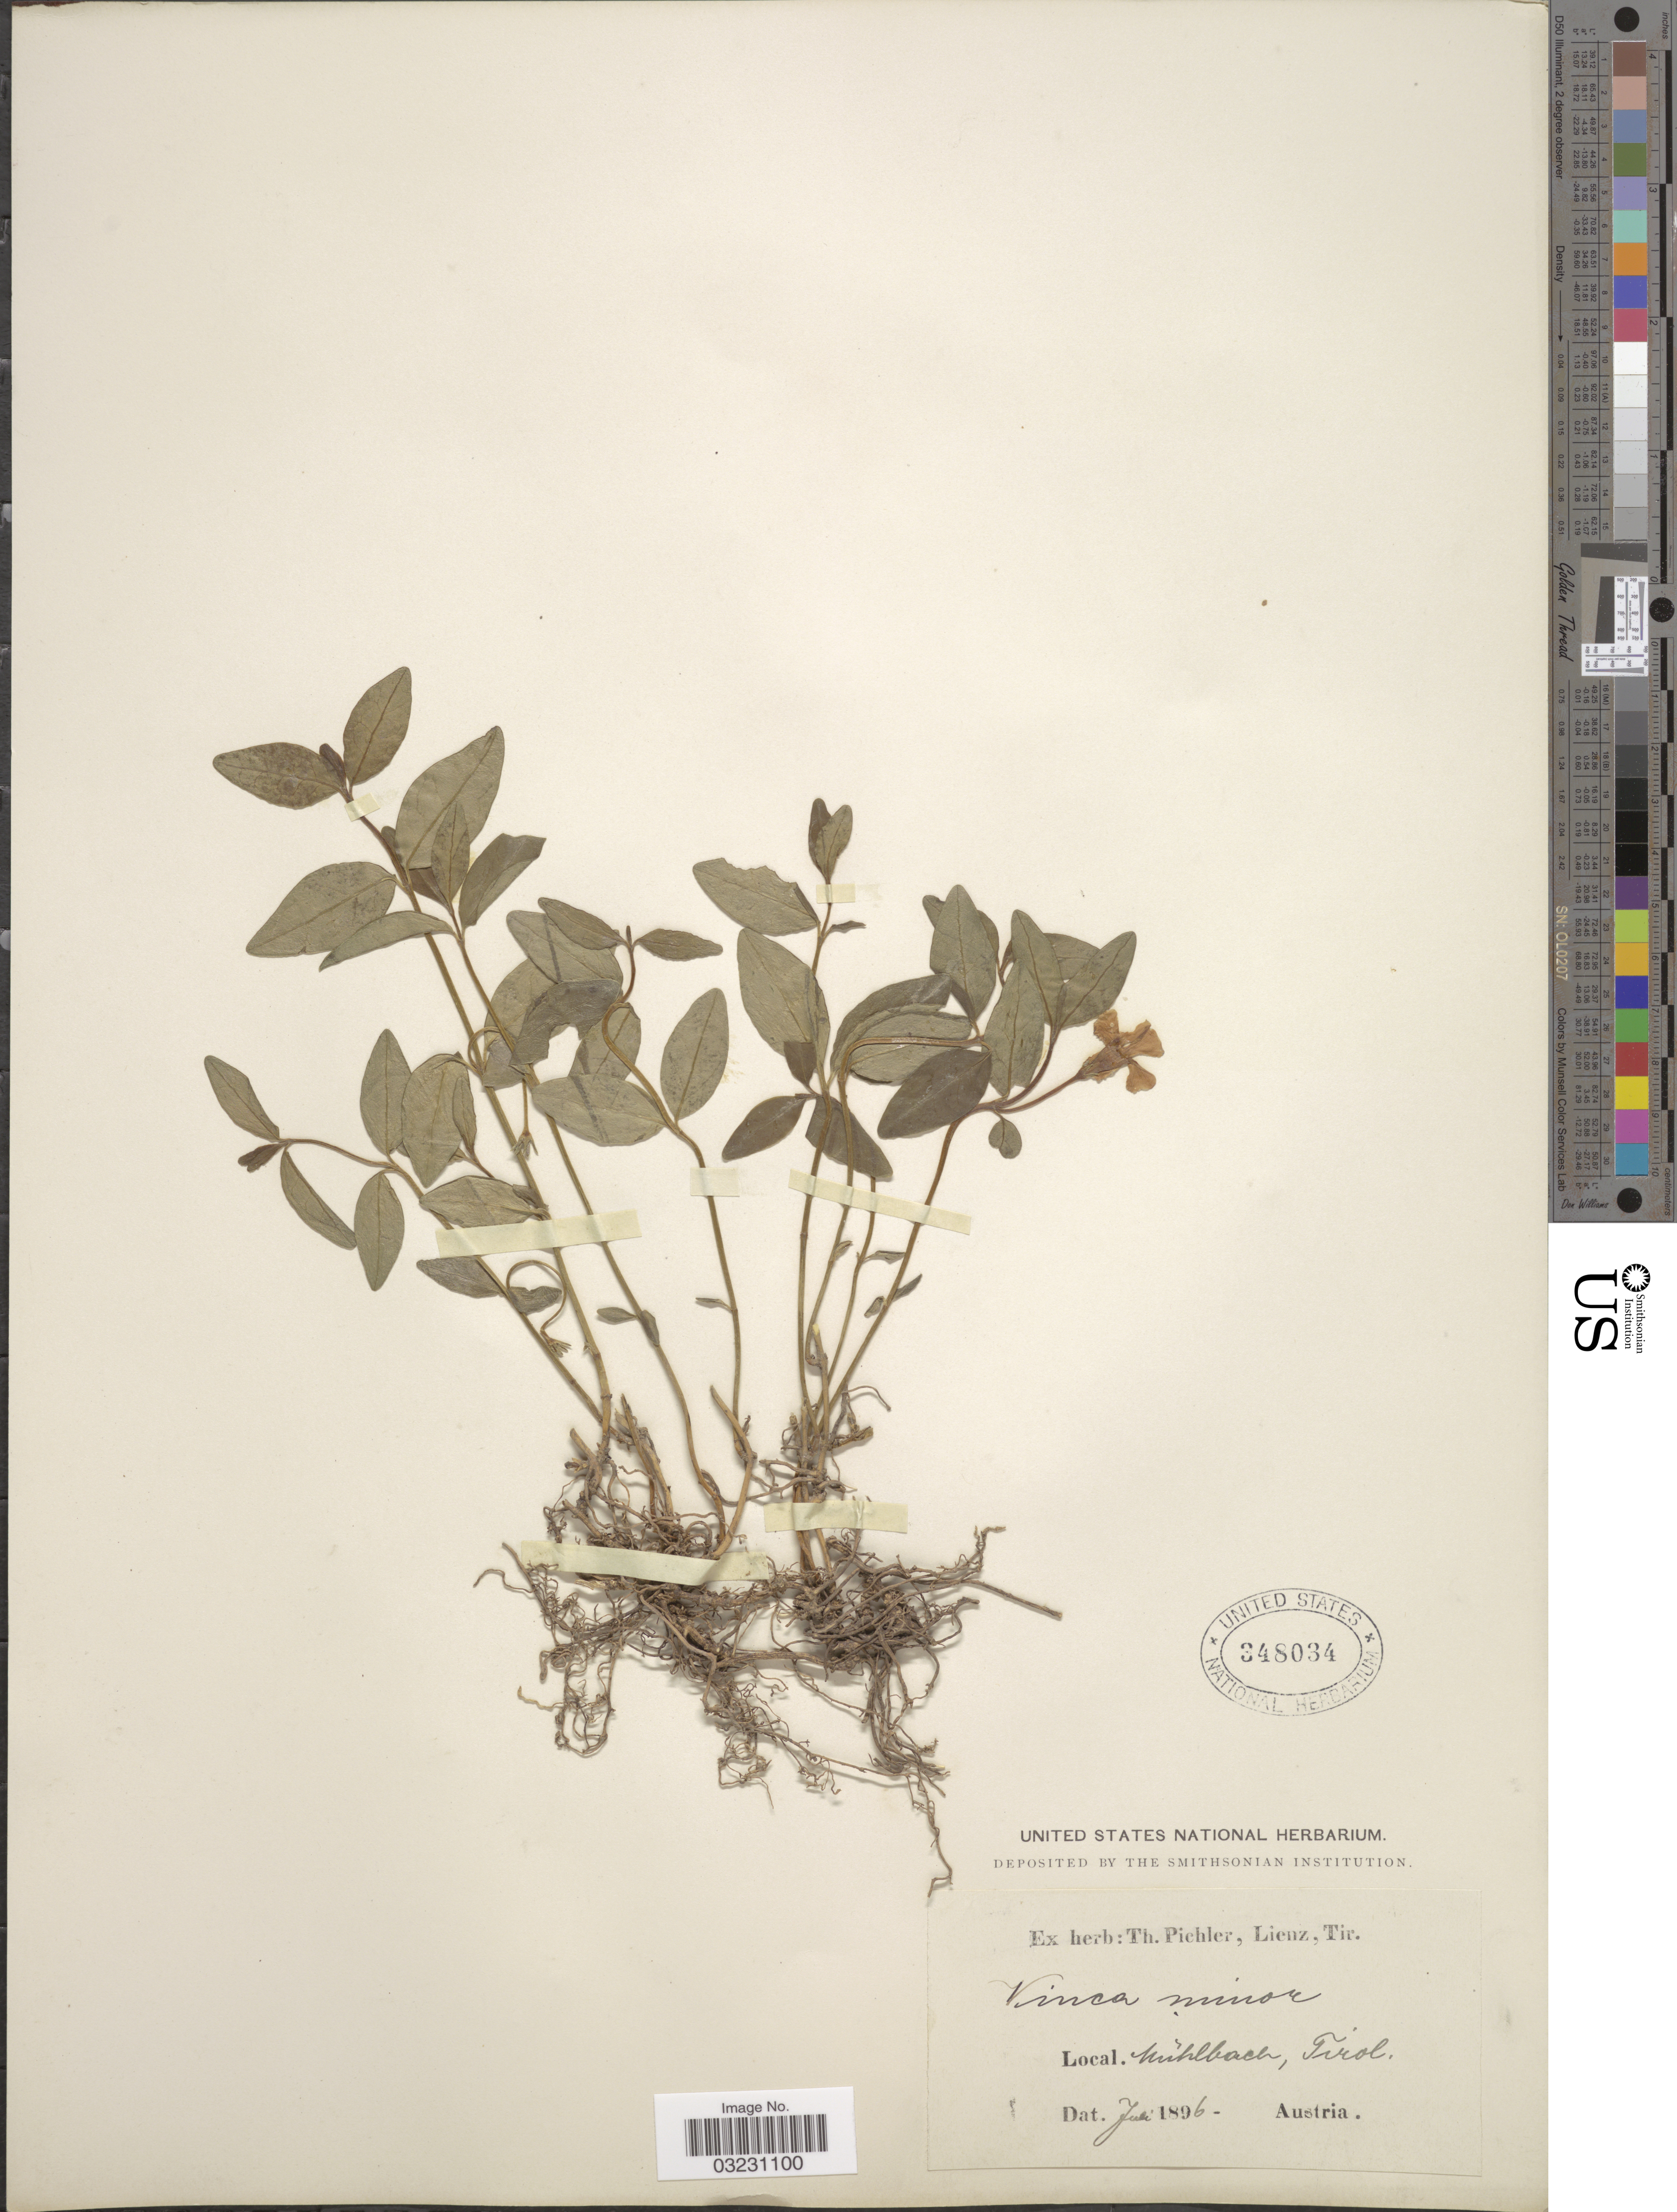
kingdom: Plantae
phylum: Tracheophyta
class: Magnoliopsida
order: Gentianales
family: Apocynaceae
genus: Vinca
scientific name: Vinca minor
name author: L.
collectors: ex herb. T. Pichler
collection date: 1896-06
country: Austria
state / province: Tirol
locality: Muhlbach.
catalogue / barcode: US 348034